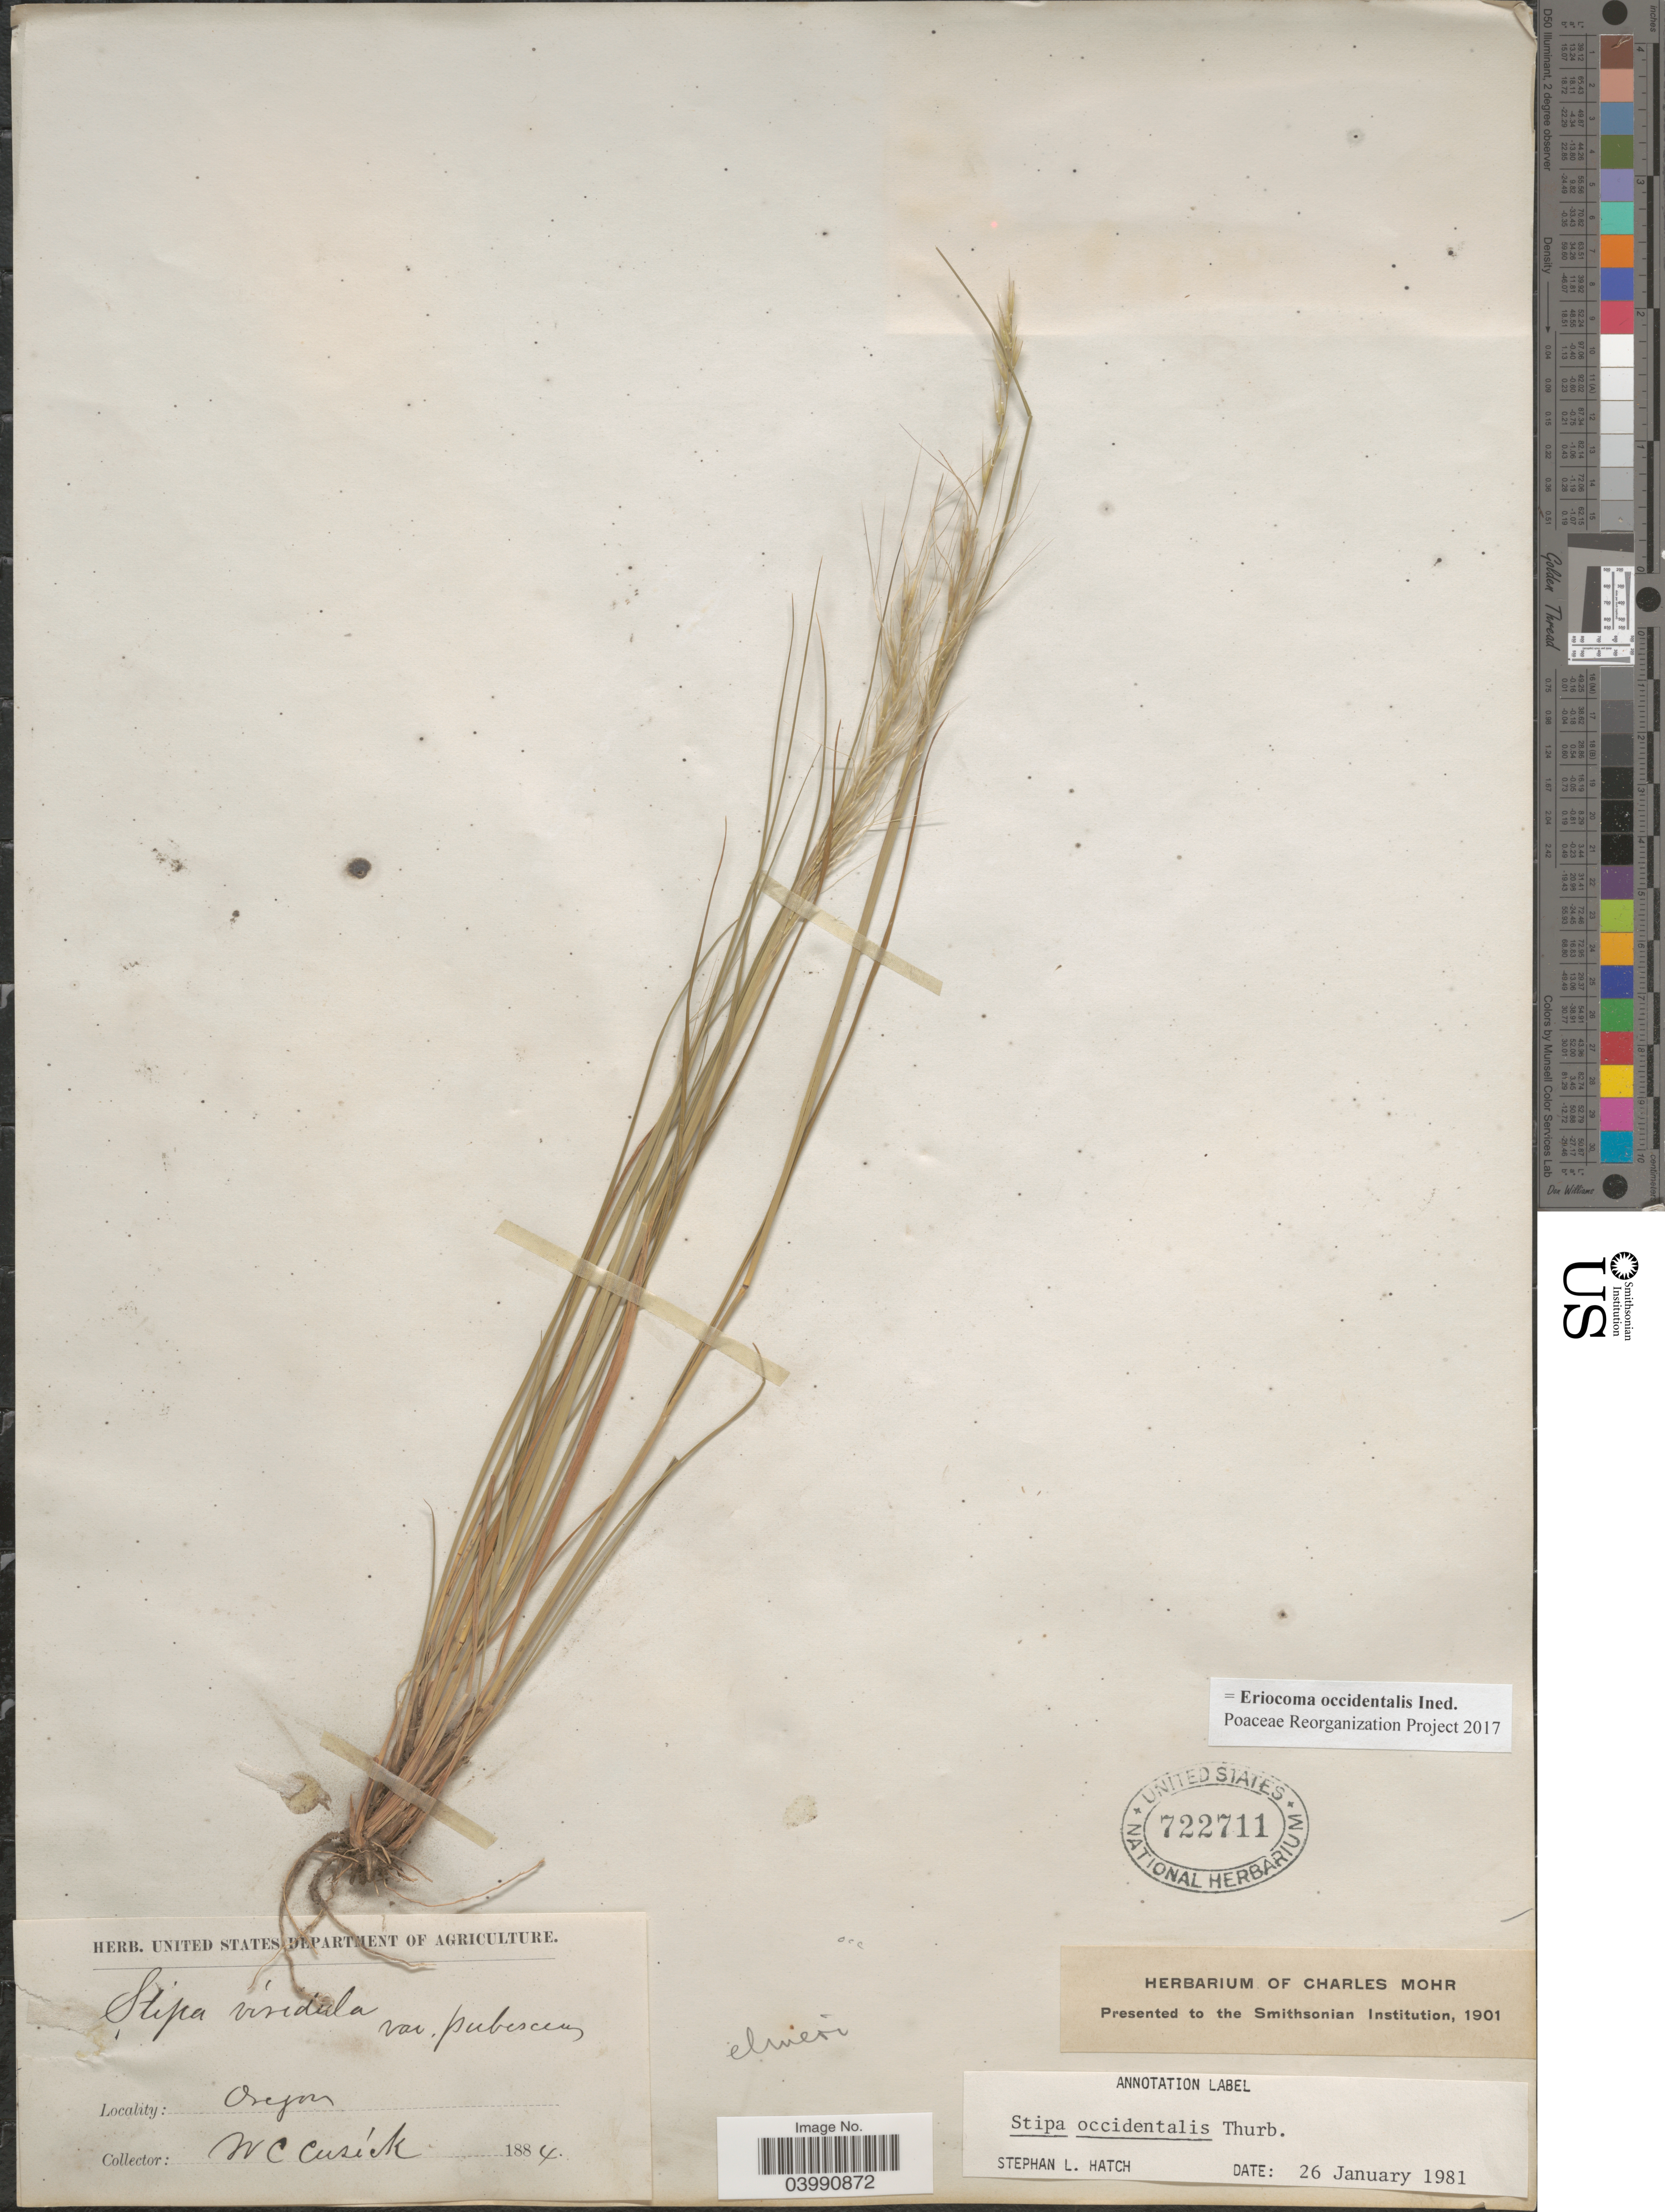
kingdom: Plantae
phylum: Tracheophyta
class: Liliopsida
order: Poales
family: Poaceae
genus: Eriocoma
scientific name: Eriocoma occidentalis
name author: (Thurb. ex S. Watson) Romasch.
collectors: W. C. Cusick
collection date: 1884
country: United States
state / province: Oregon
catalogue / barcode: US 722711